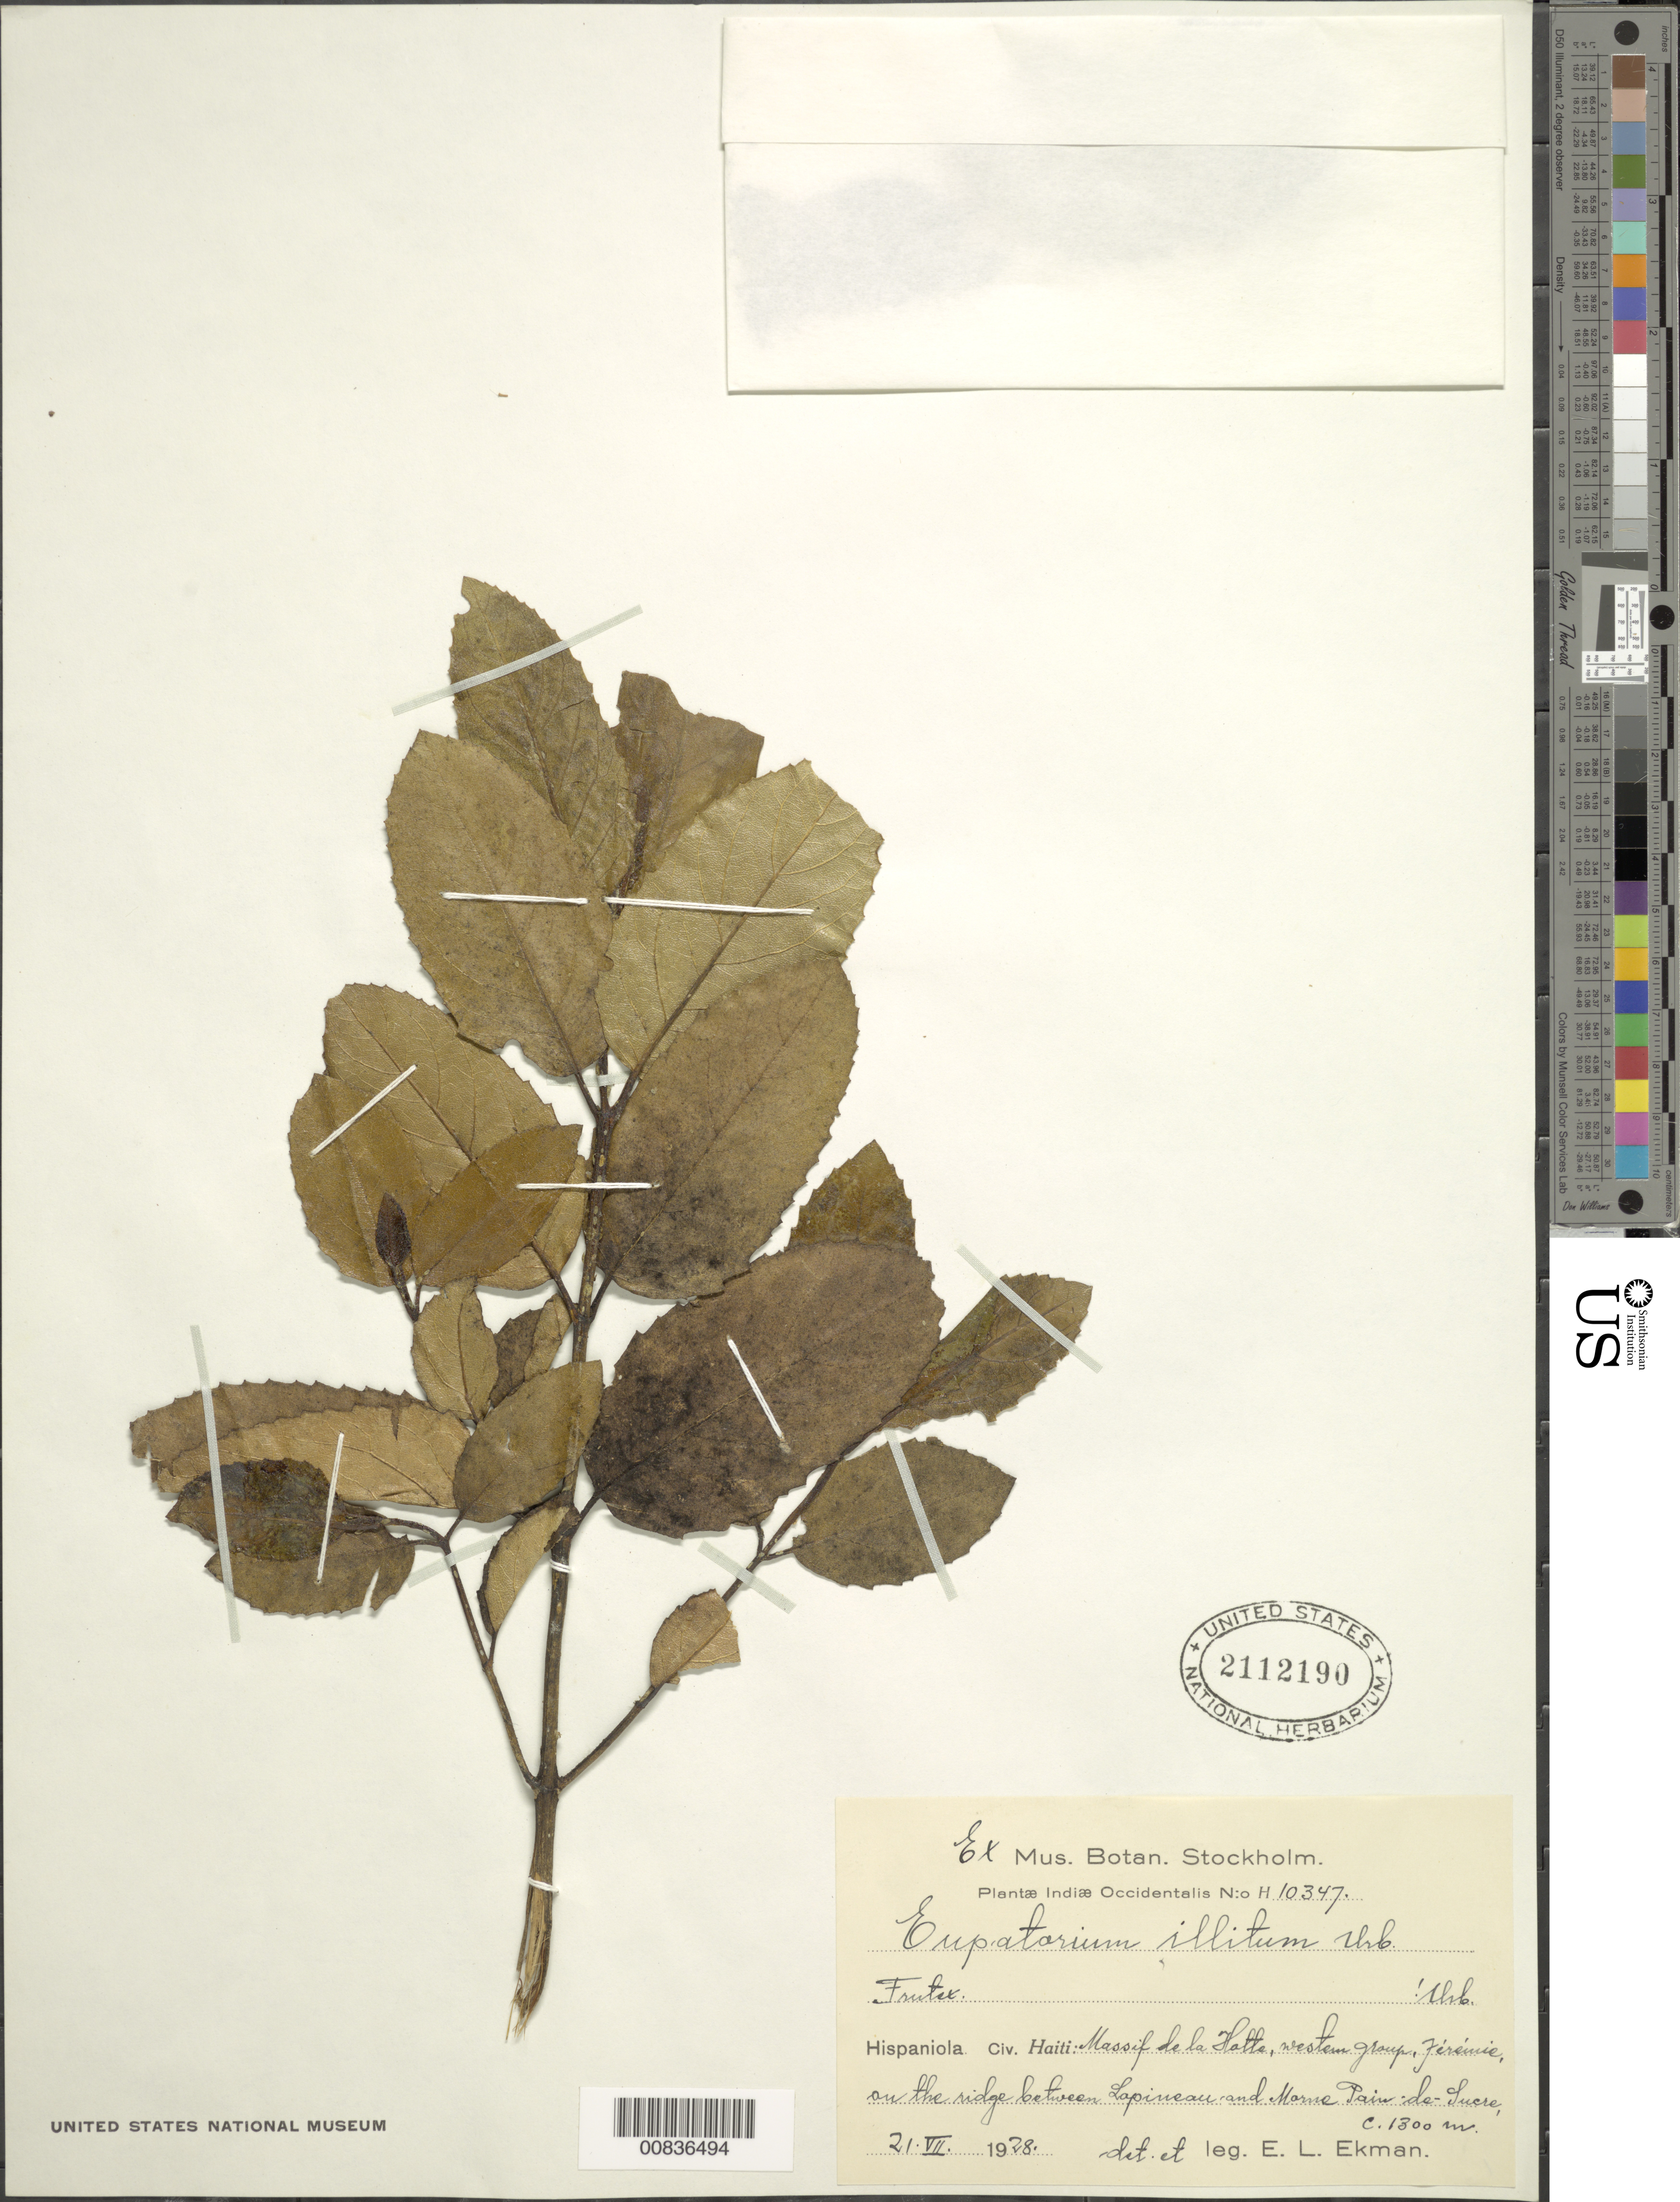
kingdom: Plantae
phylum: Tracheophyta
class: Magnoliopsida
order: Asterales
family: Asteraceae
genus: Ageratina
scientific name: Ageratina illita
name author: (Urb.) R.M. King & H. Rob.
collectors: E. L. Ekman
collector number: H 10347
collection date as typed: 21 Jul 1928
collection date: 1928-07-21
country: Haiti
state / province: Grand'Anse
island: Hispaniola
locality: Massif de la Hotte, western group, Jérémie, on the ridge between Lapineau and Morne Plain-de-Lucre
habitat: Mountain ridge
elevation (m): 1300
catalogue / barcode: US 2112190